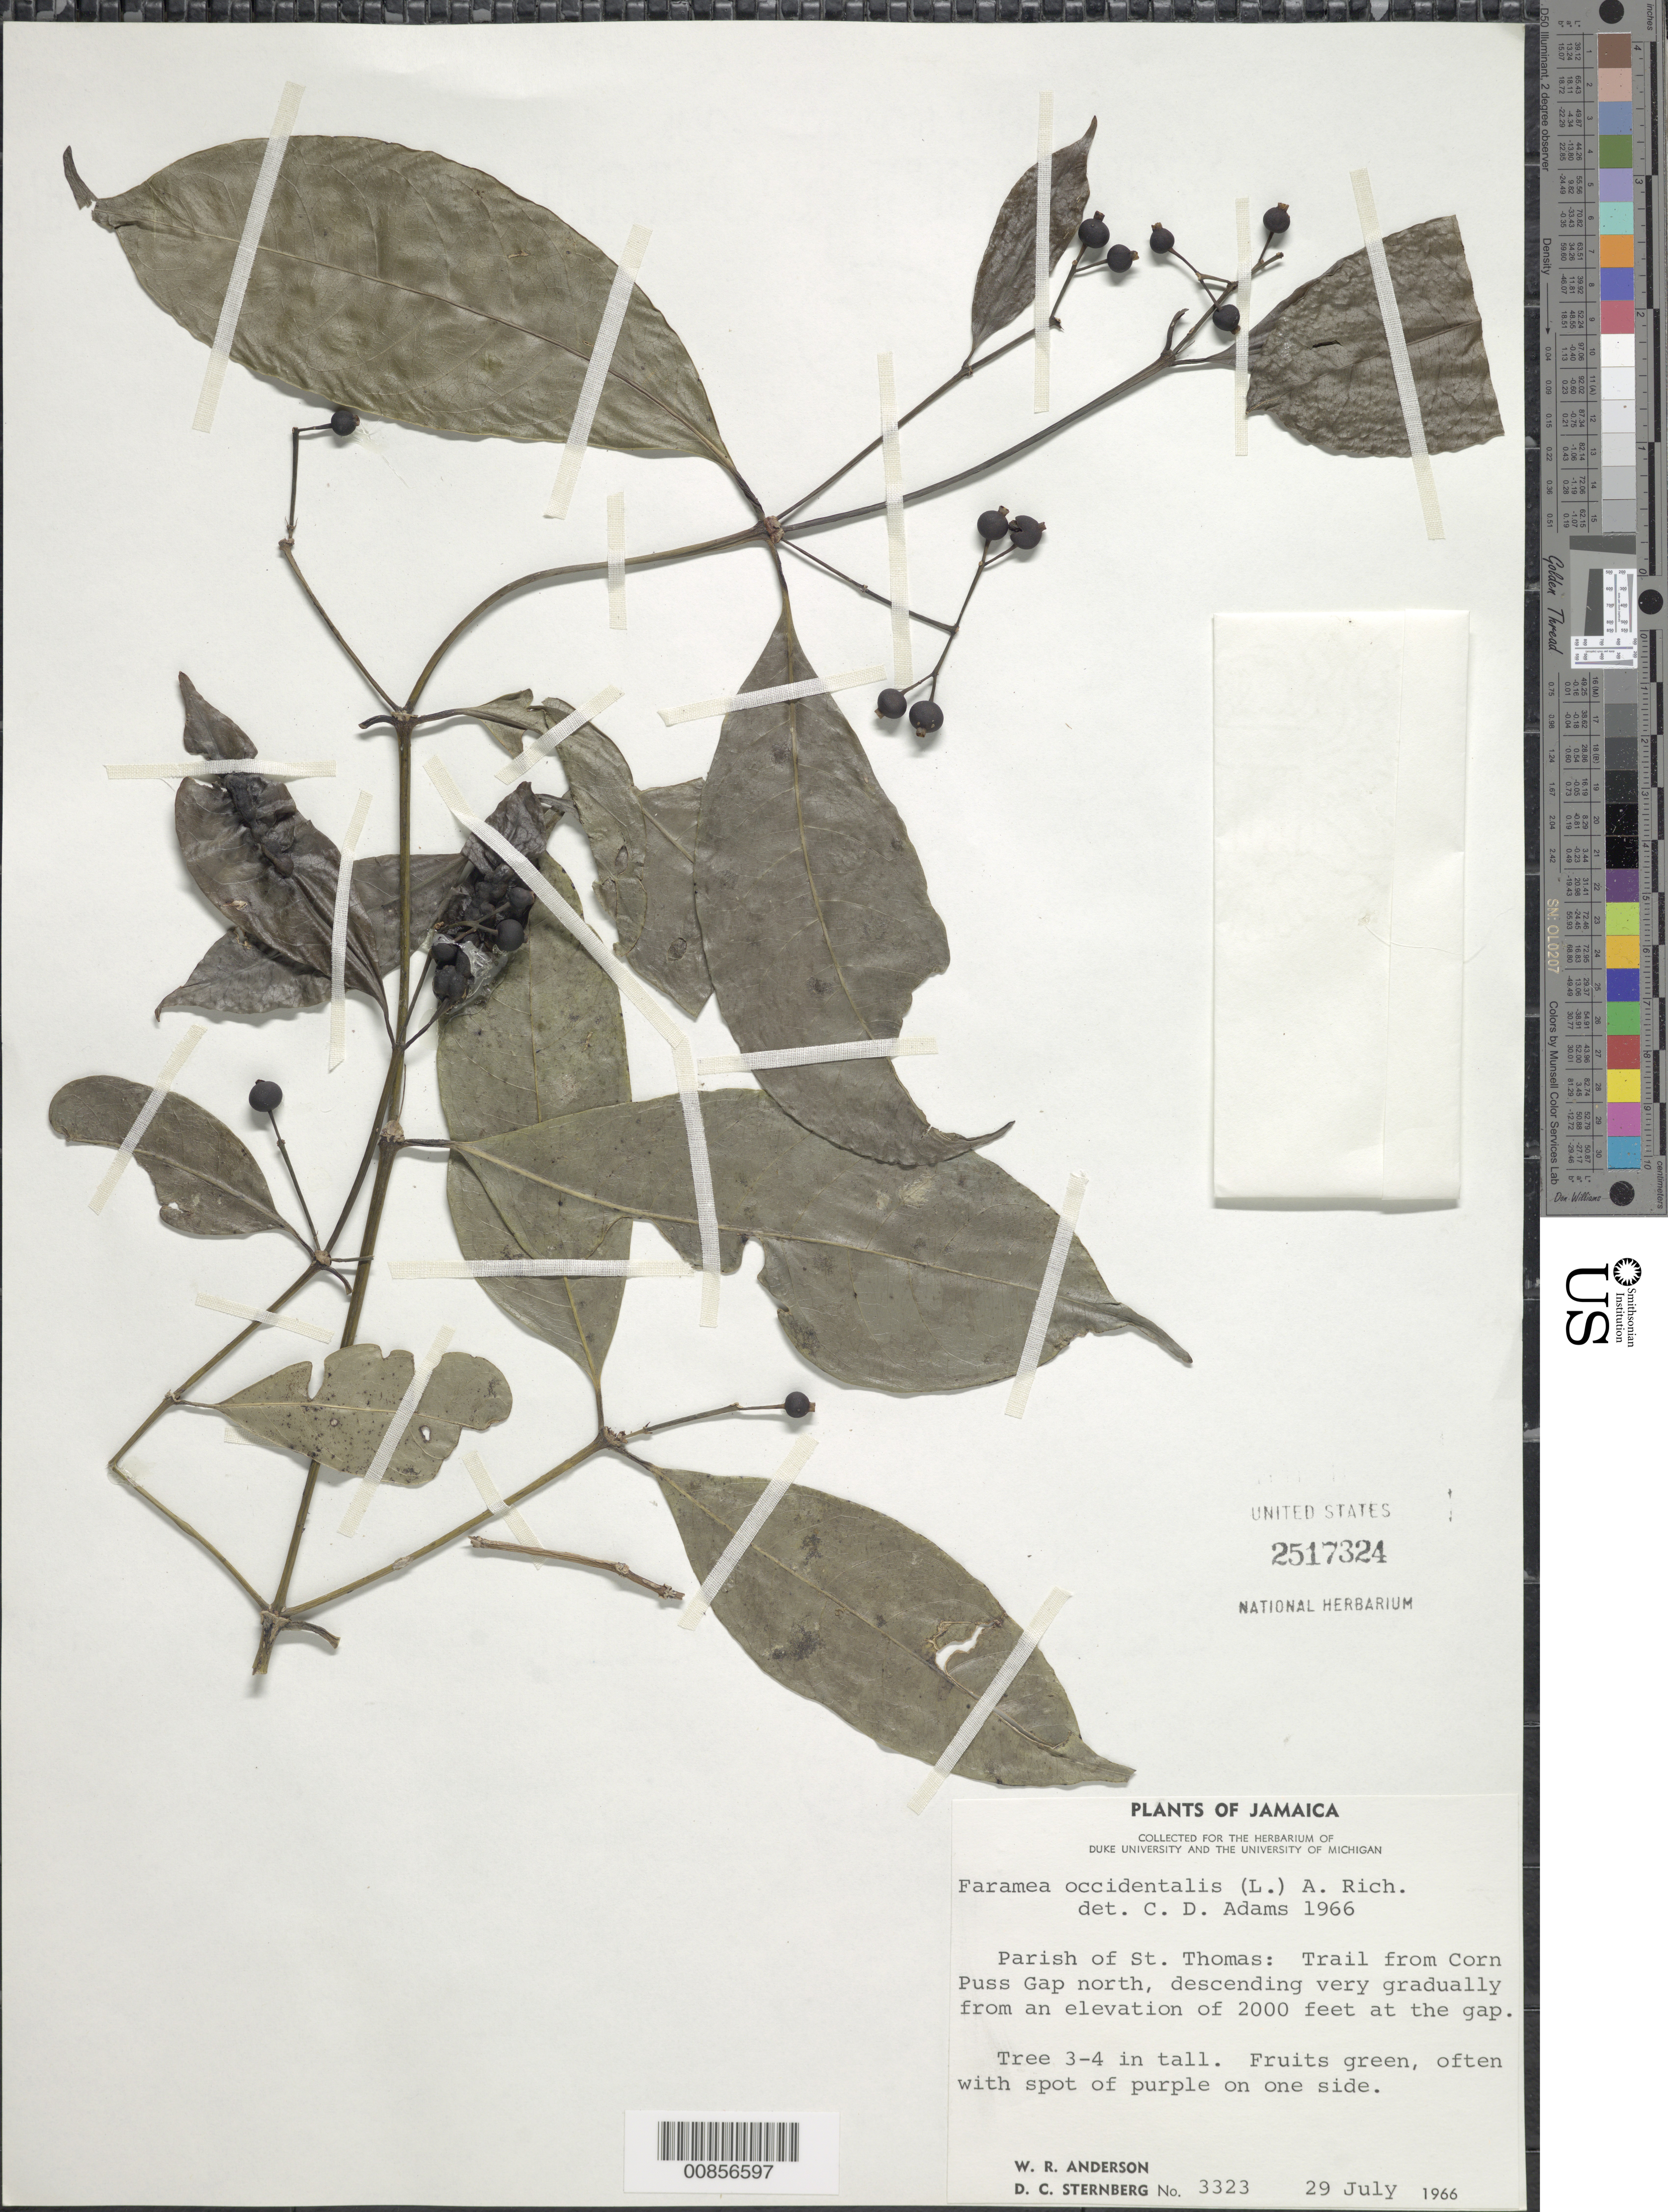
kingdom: Plantae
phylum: Tracheophyta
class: Magnoliopsida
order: Gentianales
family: Rubiaceae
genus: Faramea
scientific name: Faramea occidentalis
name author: (L.) A. Rich.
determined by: Adams, C. D.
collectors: W. R. Anderson & D. Sternberg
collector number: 3323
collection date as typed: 29 Jul 1966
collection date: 1966-07-29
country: Jamaica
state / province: Saint Thomas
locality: Trail from Corn Puss Gap north, descending very gradually from elevation of 2000 ft. at the Gap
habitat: Along montane trail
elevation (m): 610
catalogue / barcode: US 2517324